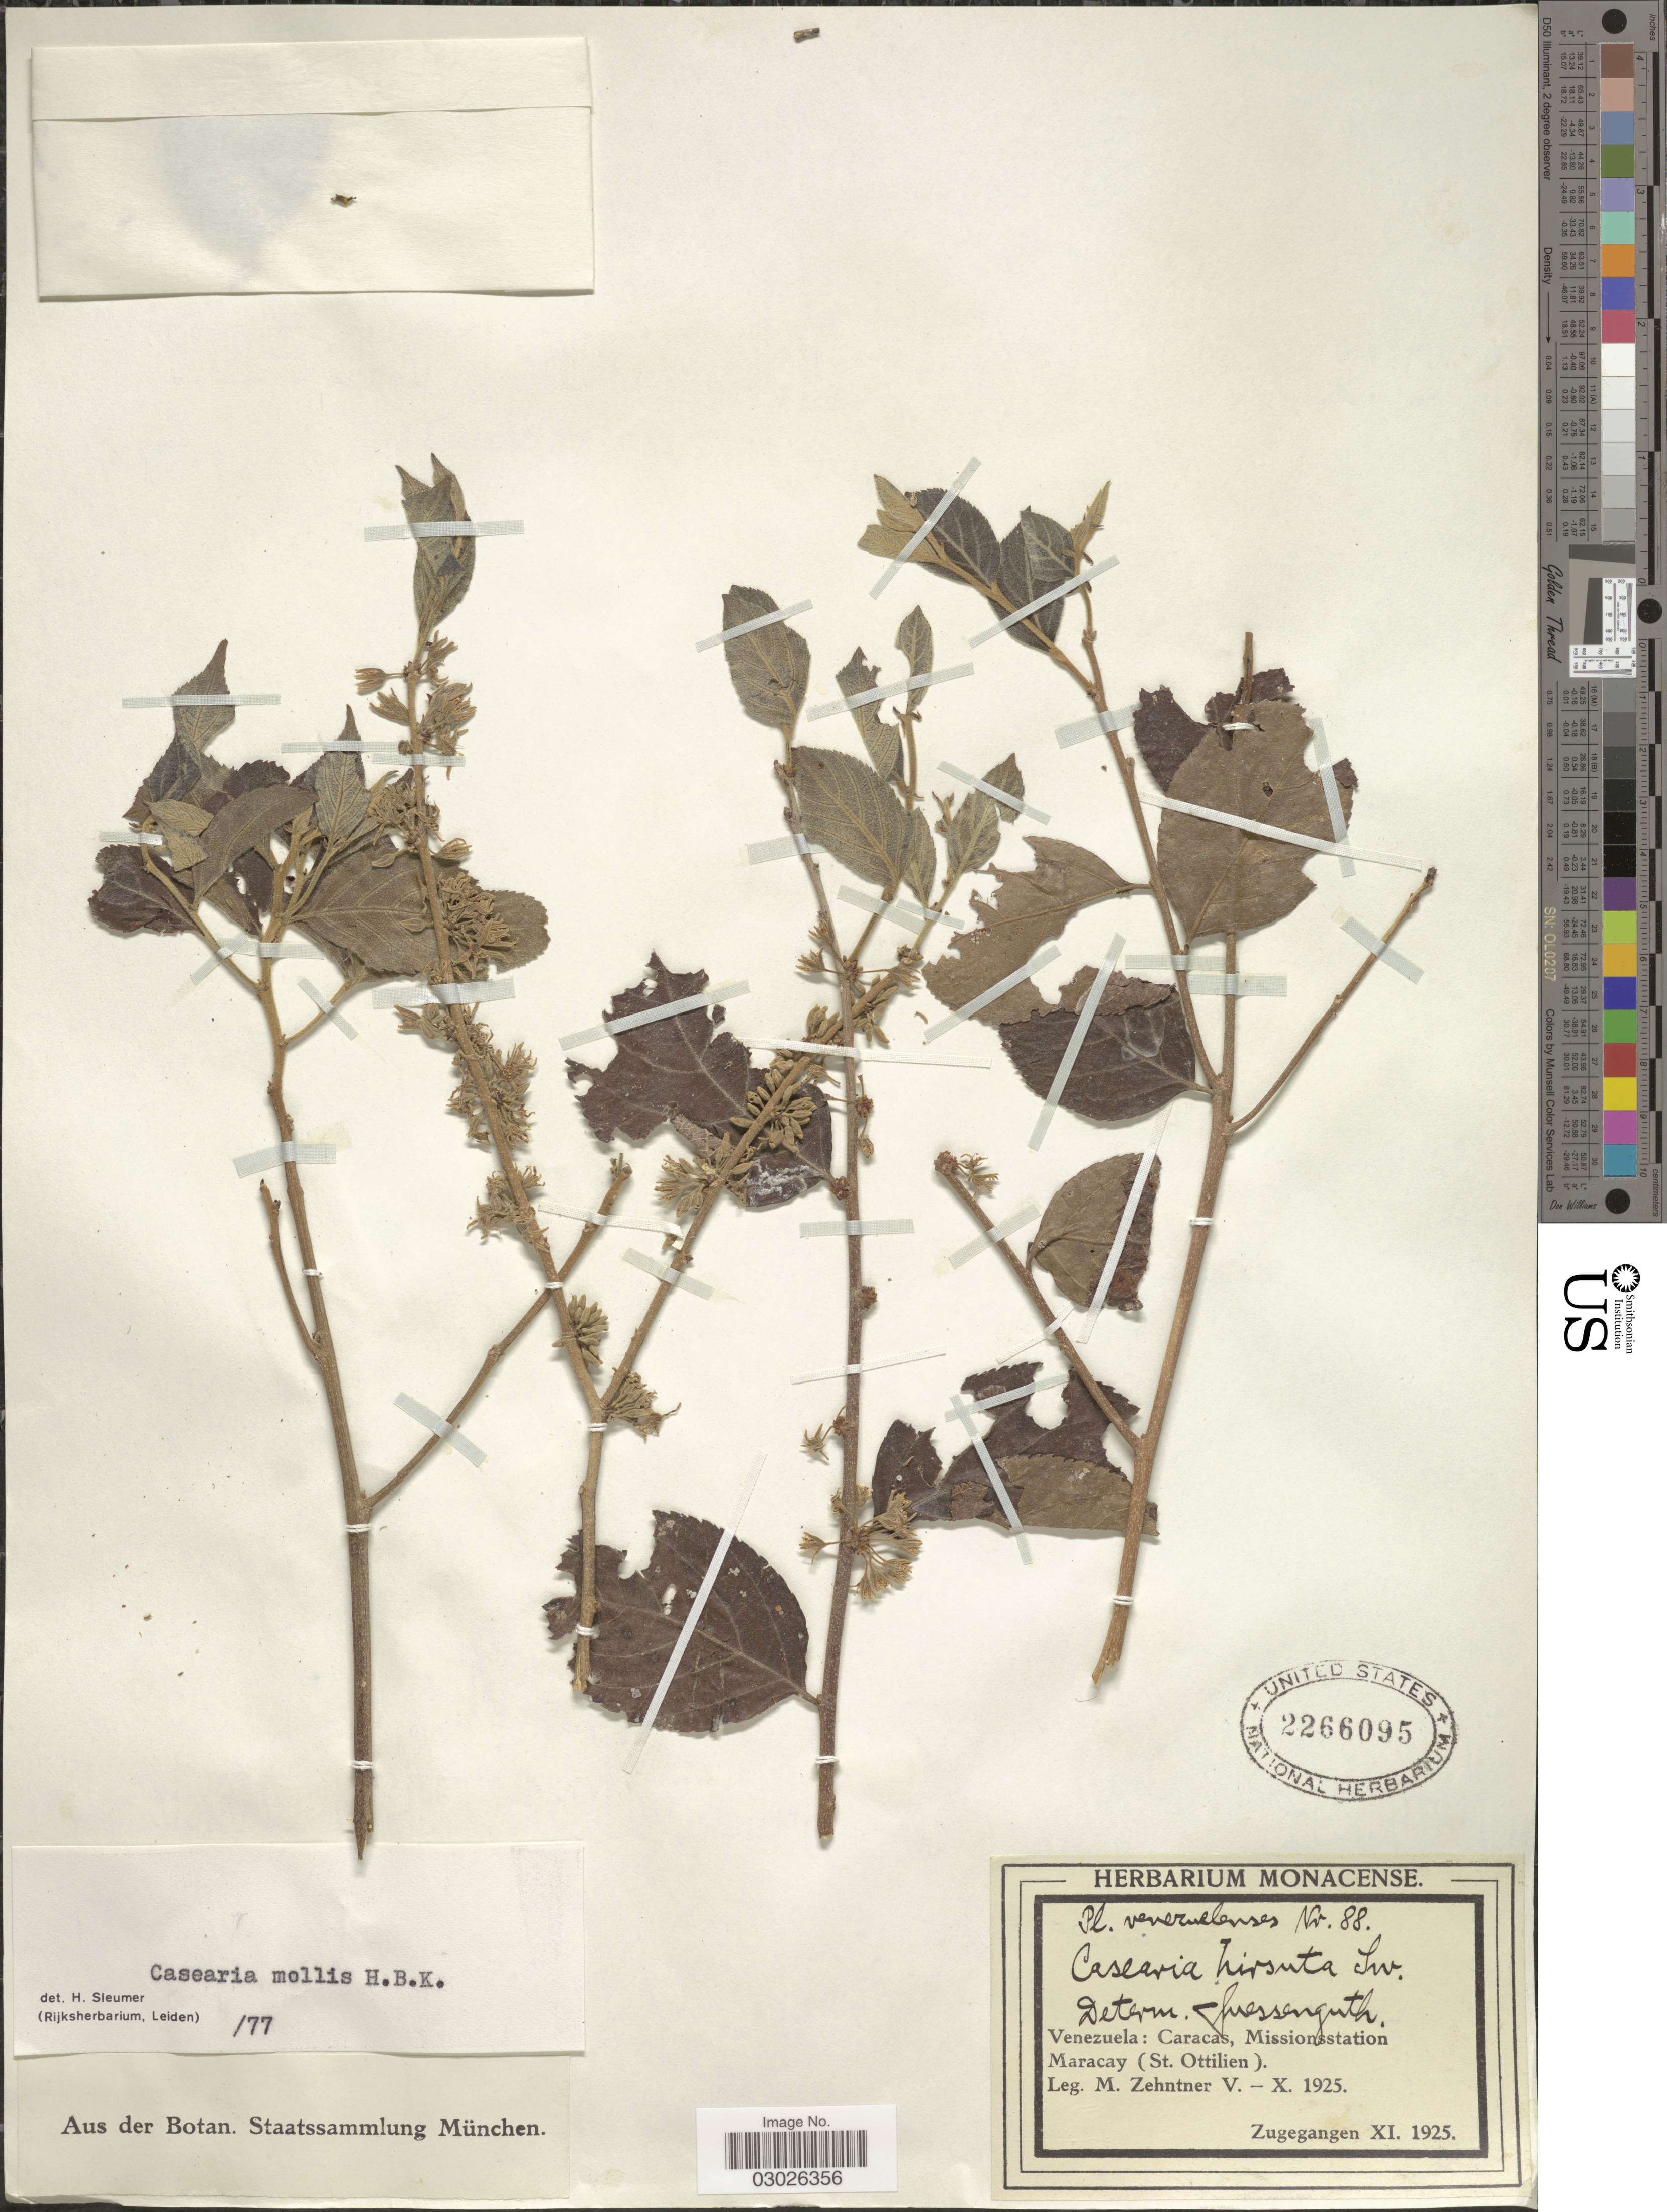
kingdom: Plantae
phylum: Tracheophyta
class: Magnoliopsida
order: Malpighiales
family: Salicaceae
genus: Casearia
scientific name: Casearia mollis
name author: Kunth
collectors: M. Zehntner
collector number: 88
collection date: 1925-05/1925-10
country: Venezuela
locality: Caracas, Missionsstation. Maracay (St. Ottilien).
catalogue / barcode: US 2266095